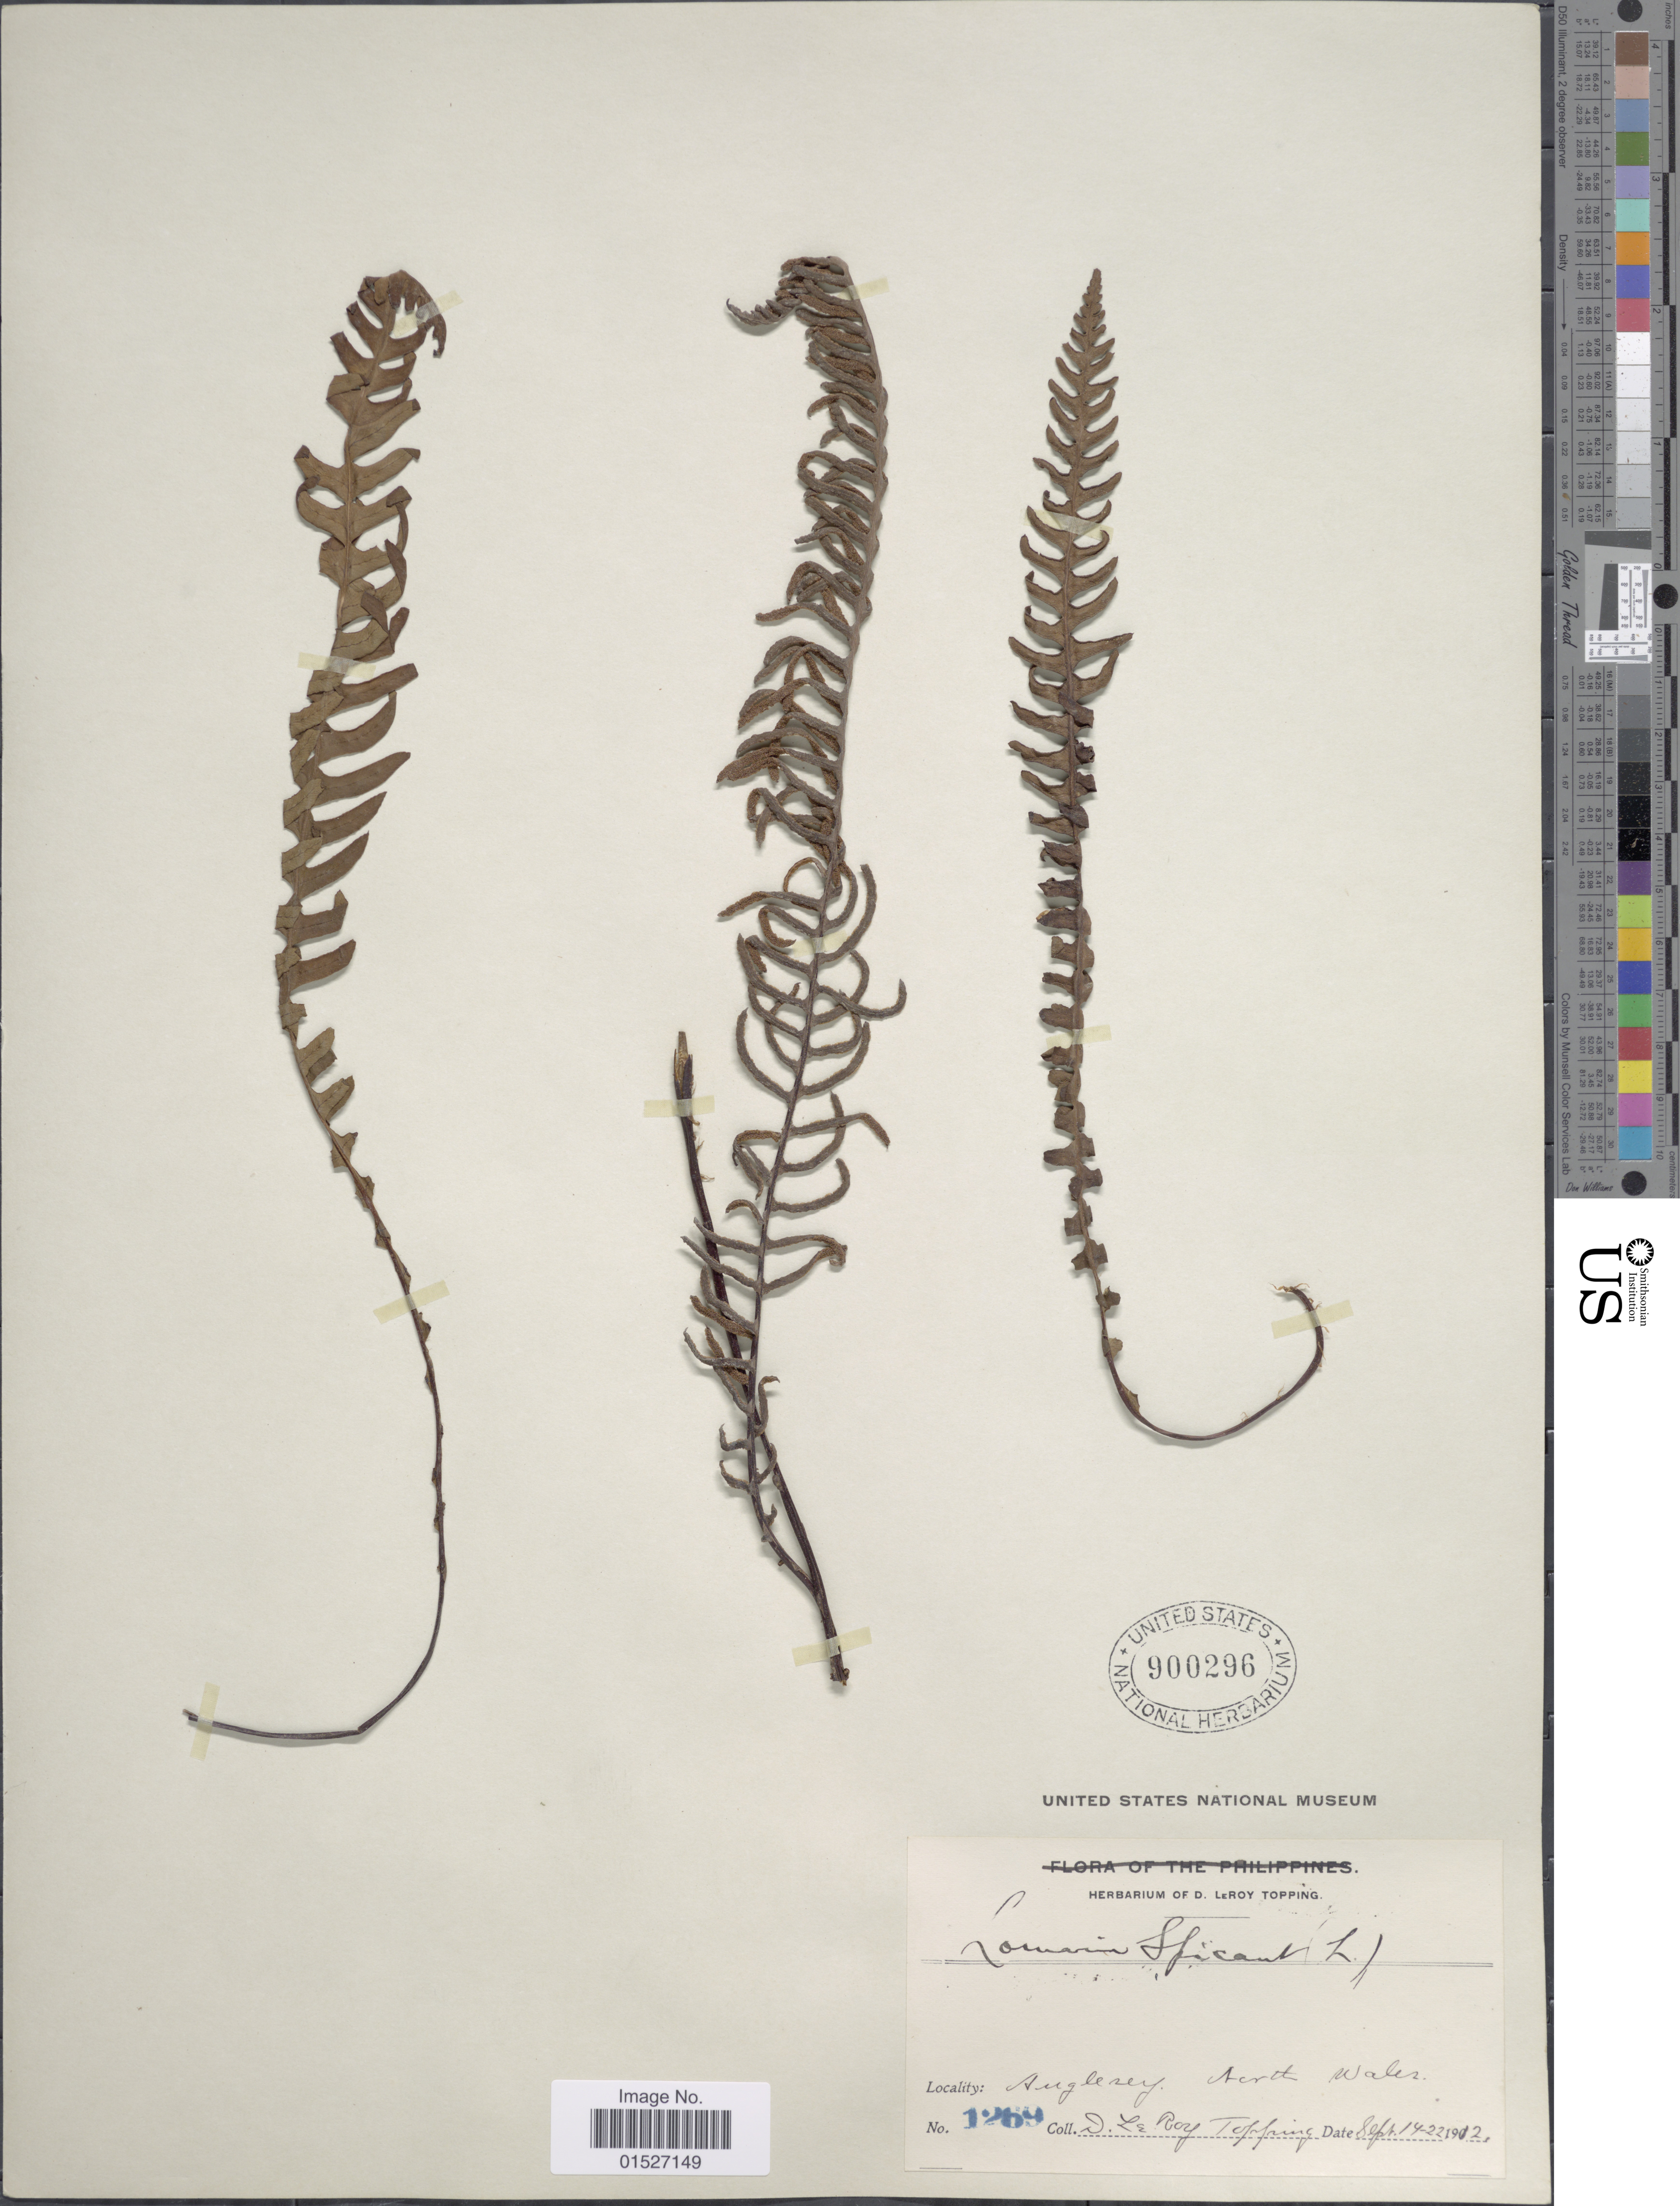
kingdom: Plantae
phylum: Tracheophyta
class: Polypodiopsida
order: Polypodiales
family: Blechnaceae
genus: Blechnum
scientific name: Blechnum spicant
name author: (L.) Sm.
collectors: D. L. Topping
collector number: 1269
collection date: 1902-09-14/1902-09-22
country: United Kingdom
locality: Anglesey, North Wales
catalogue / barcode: US 900296